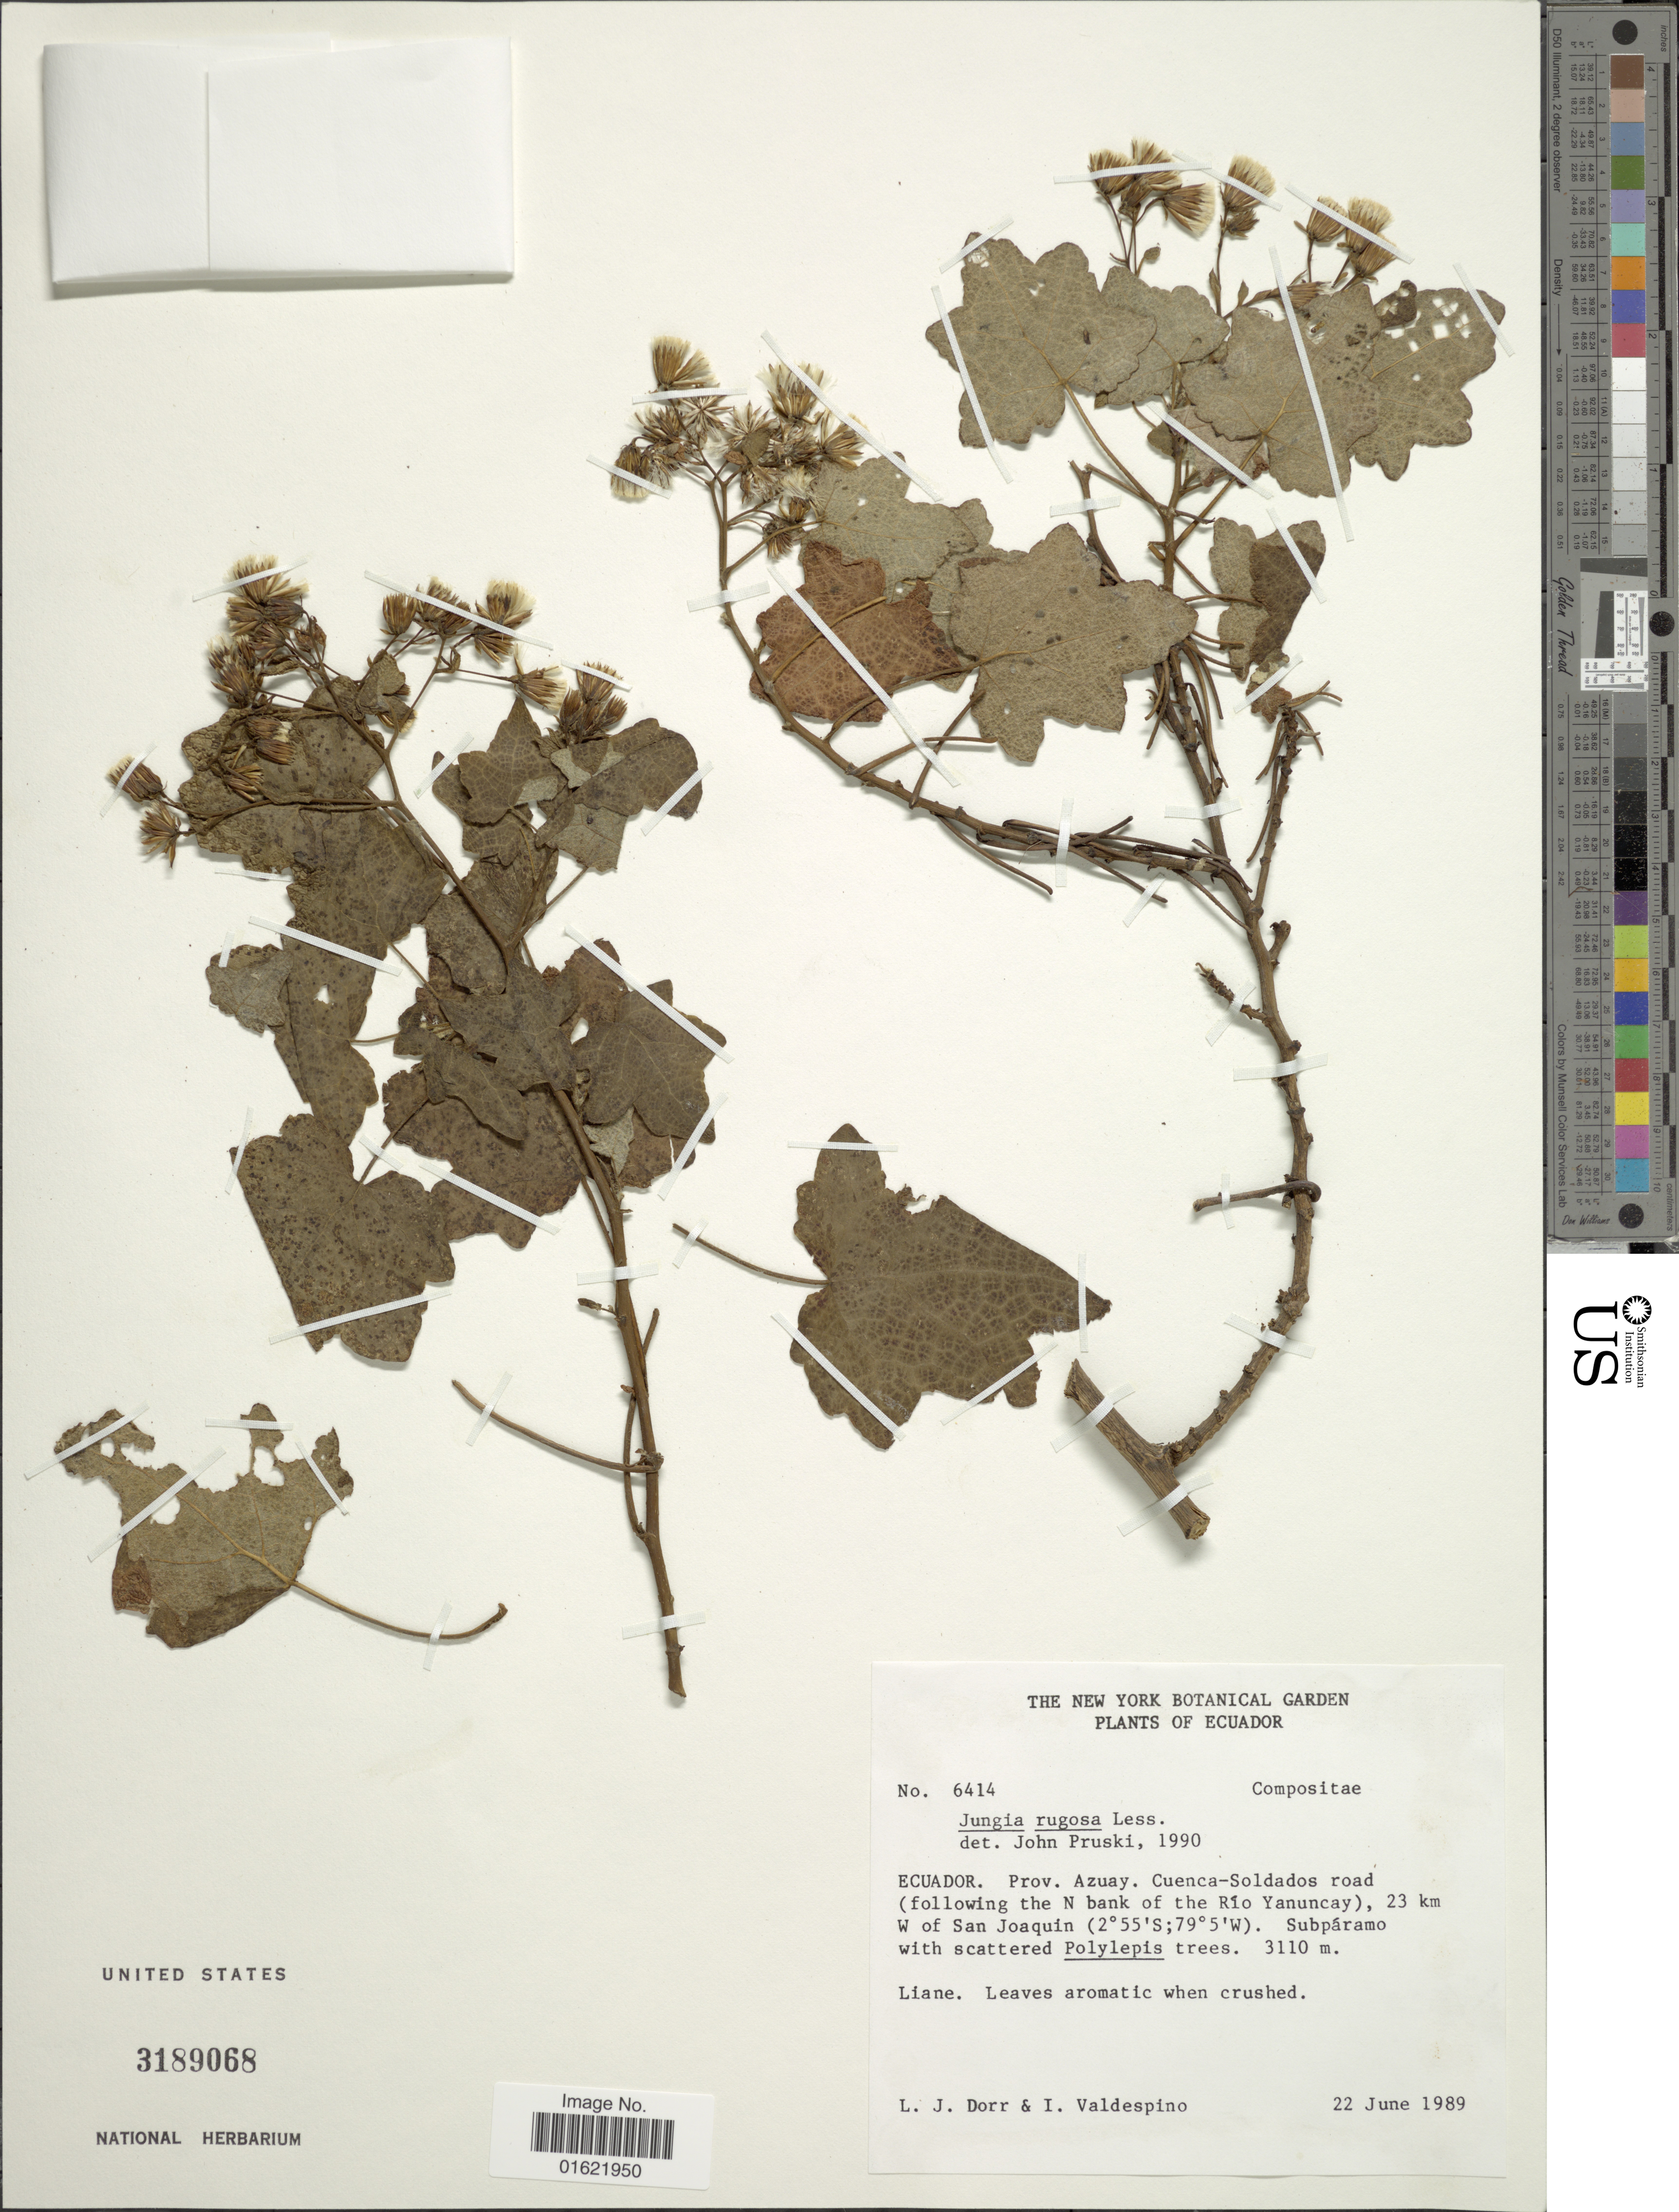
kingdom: Plantae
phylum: Tracheophyta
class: Magnoliopsida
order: Asterales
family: Asteraceae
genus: Jungia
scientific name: Jungia rugosa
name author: Less.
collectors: L. J. Dorr & I. A. Valdespino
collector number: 6414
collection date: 1989-06-22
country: Ecuador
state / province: Azuay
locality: Cuenca-Soldados road (following the N of the Rio Yanuncay) , 23 km W of San Joaquin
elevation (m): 3110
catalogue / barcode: US 3189068